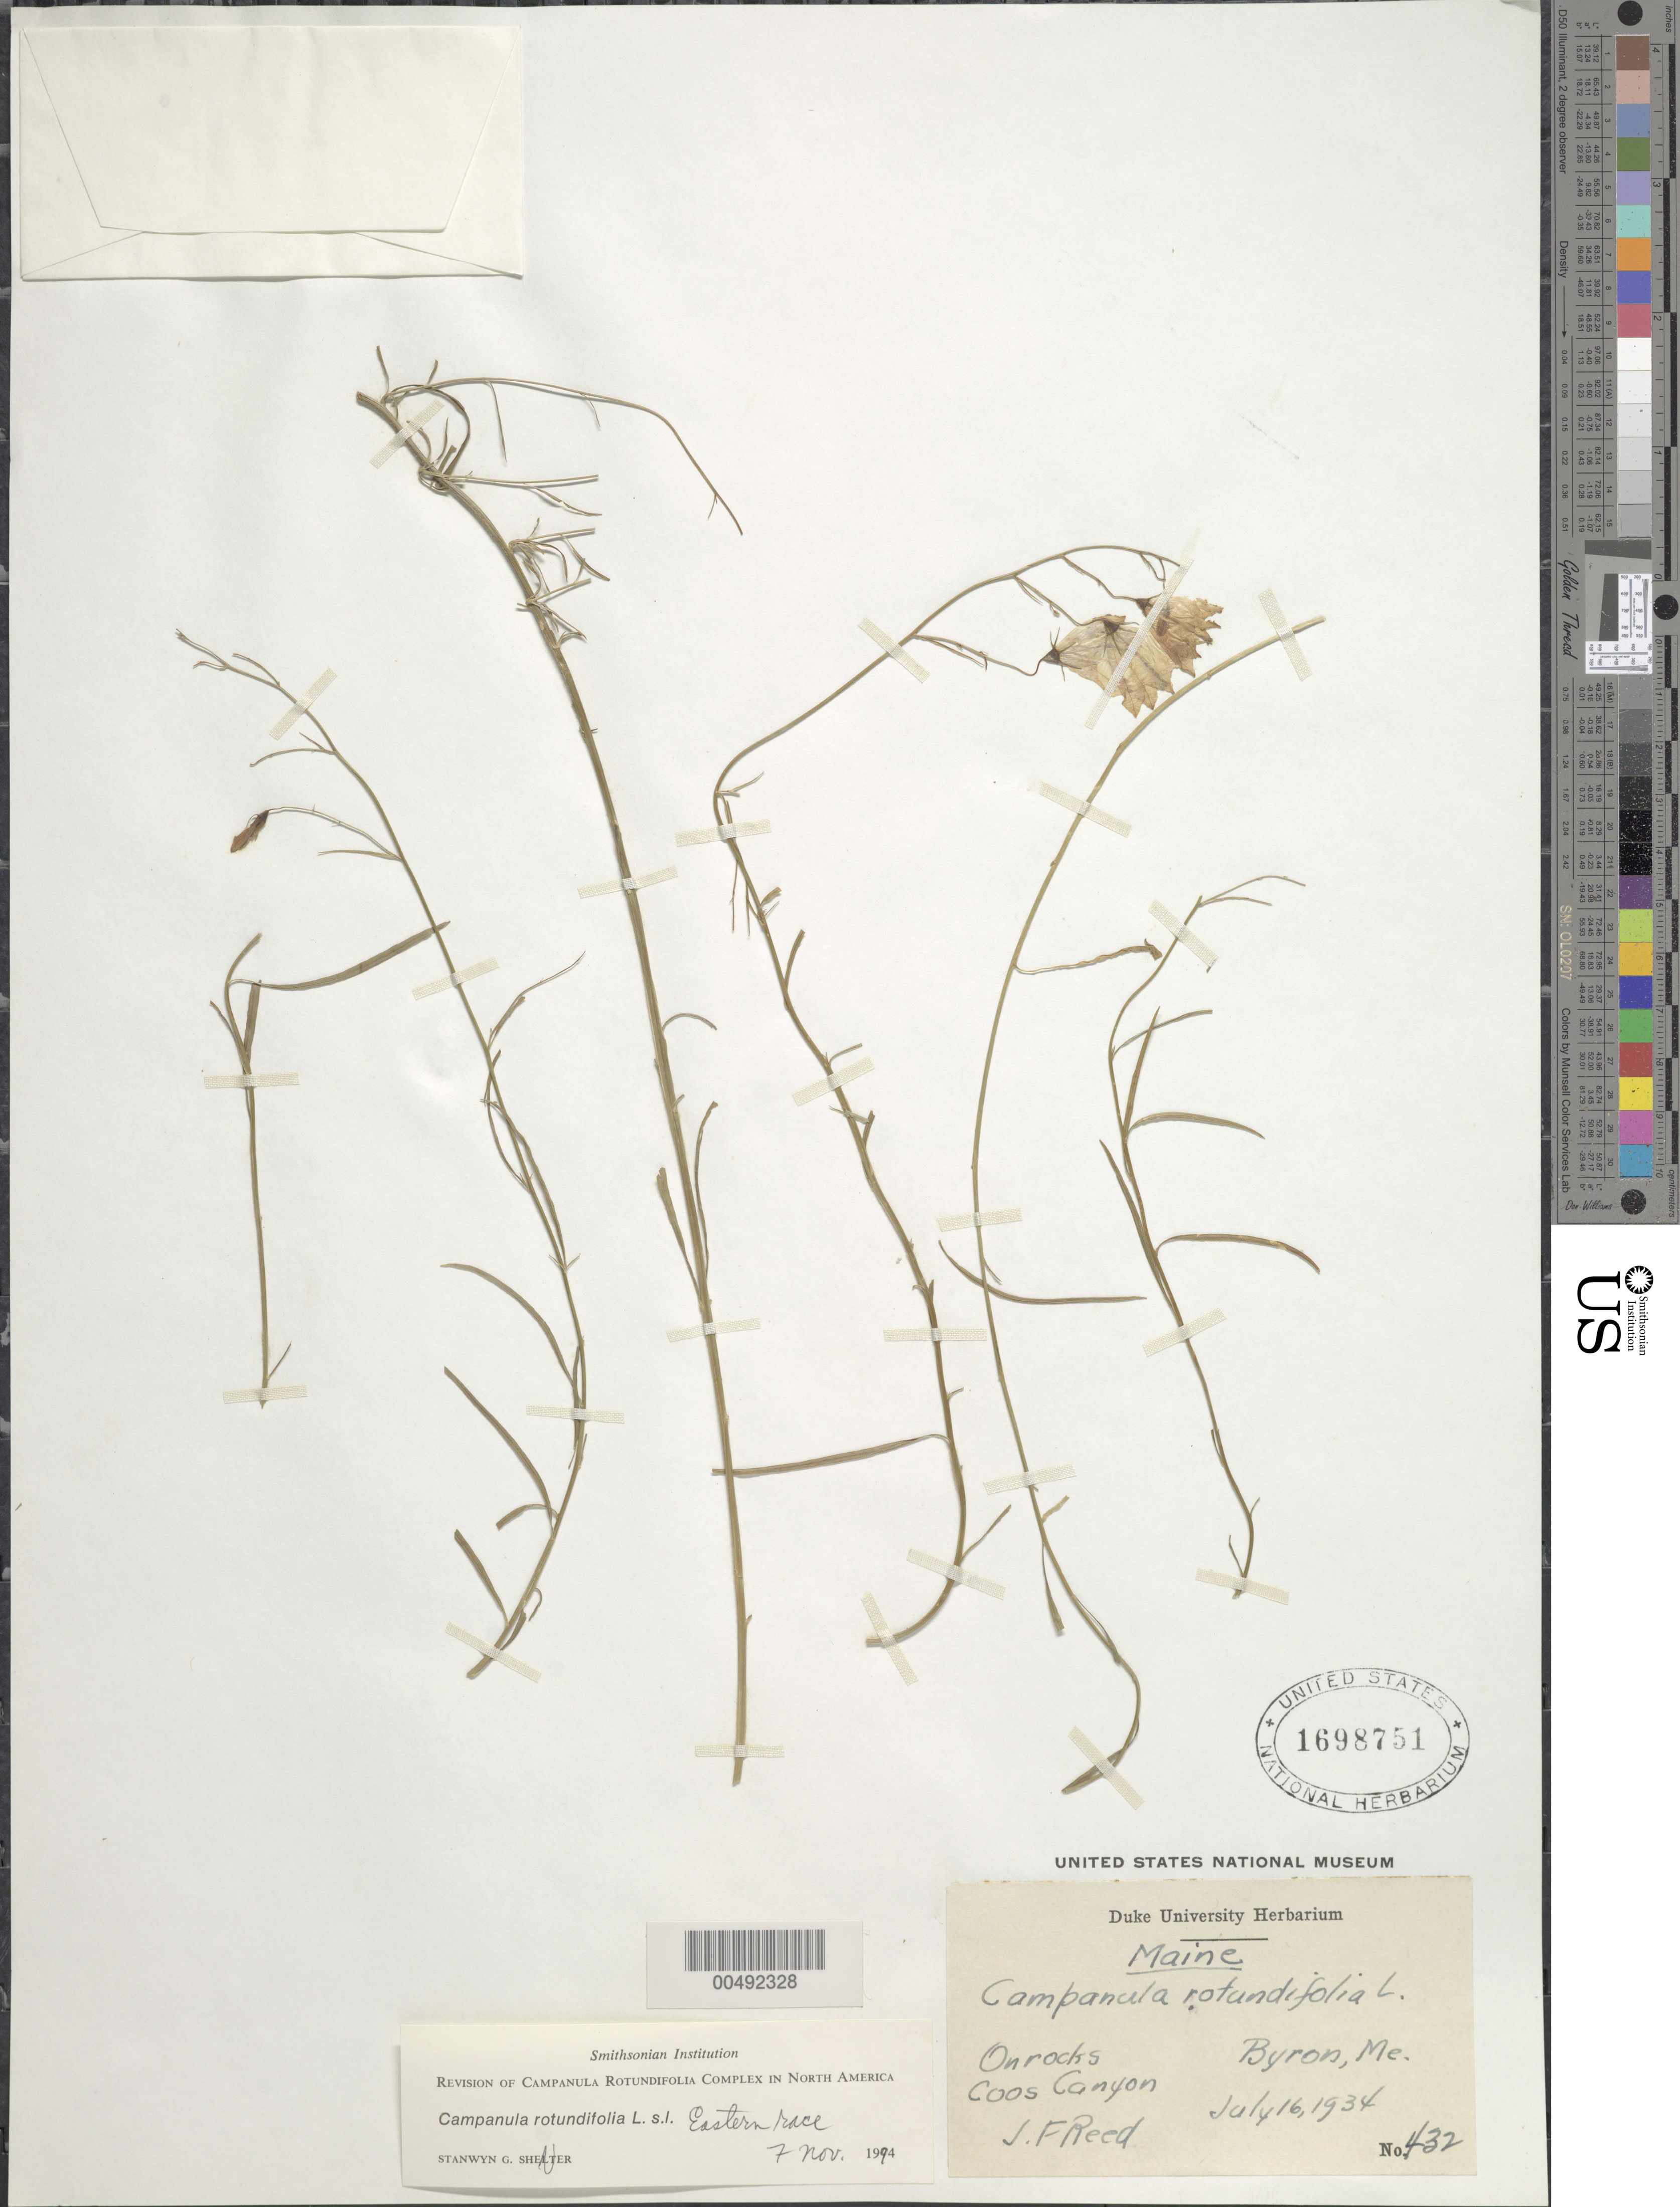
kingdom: Plantae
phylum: Tracheophyta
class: Magnoliopsida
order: Asterales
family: Campanulaceae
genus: Campanula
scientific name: Campanula rotundifolia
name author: L.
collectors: J. Reed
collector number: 432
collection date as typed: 16 Jul 1934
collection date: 1934-07-16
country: United States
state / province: Maine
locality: Byron, Coos Canyon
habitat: on rocks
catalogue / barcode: US 1698751